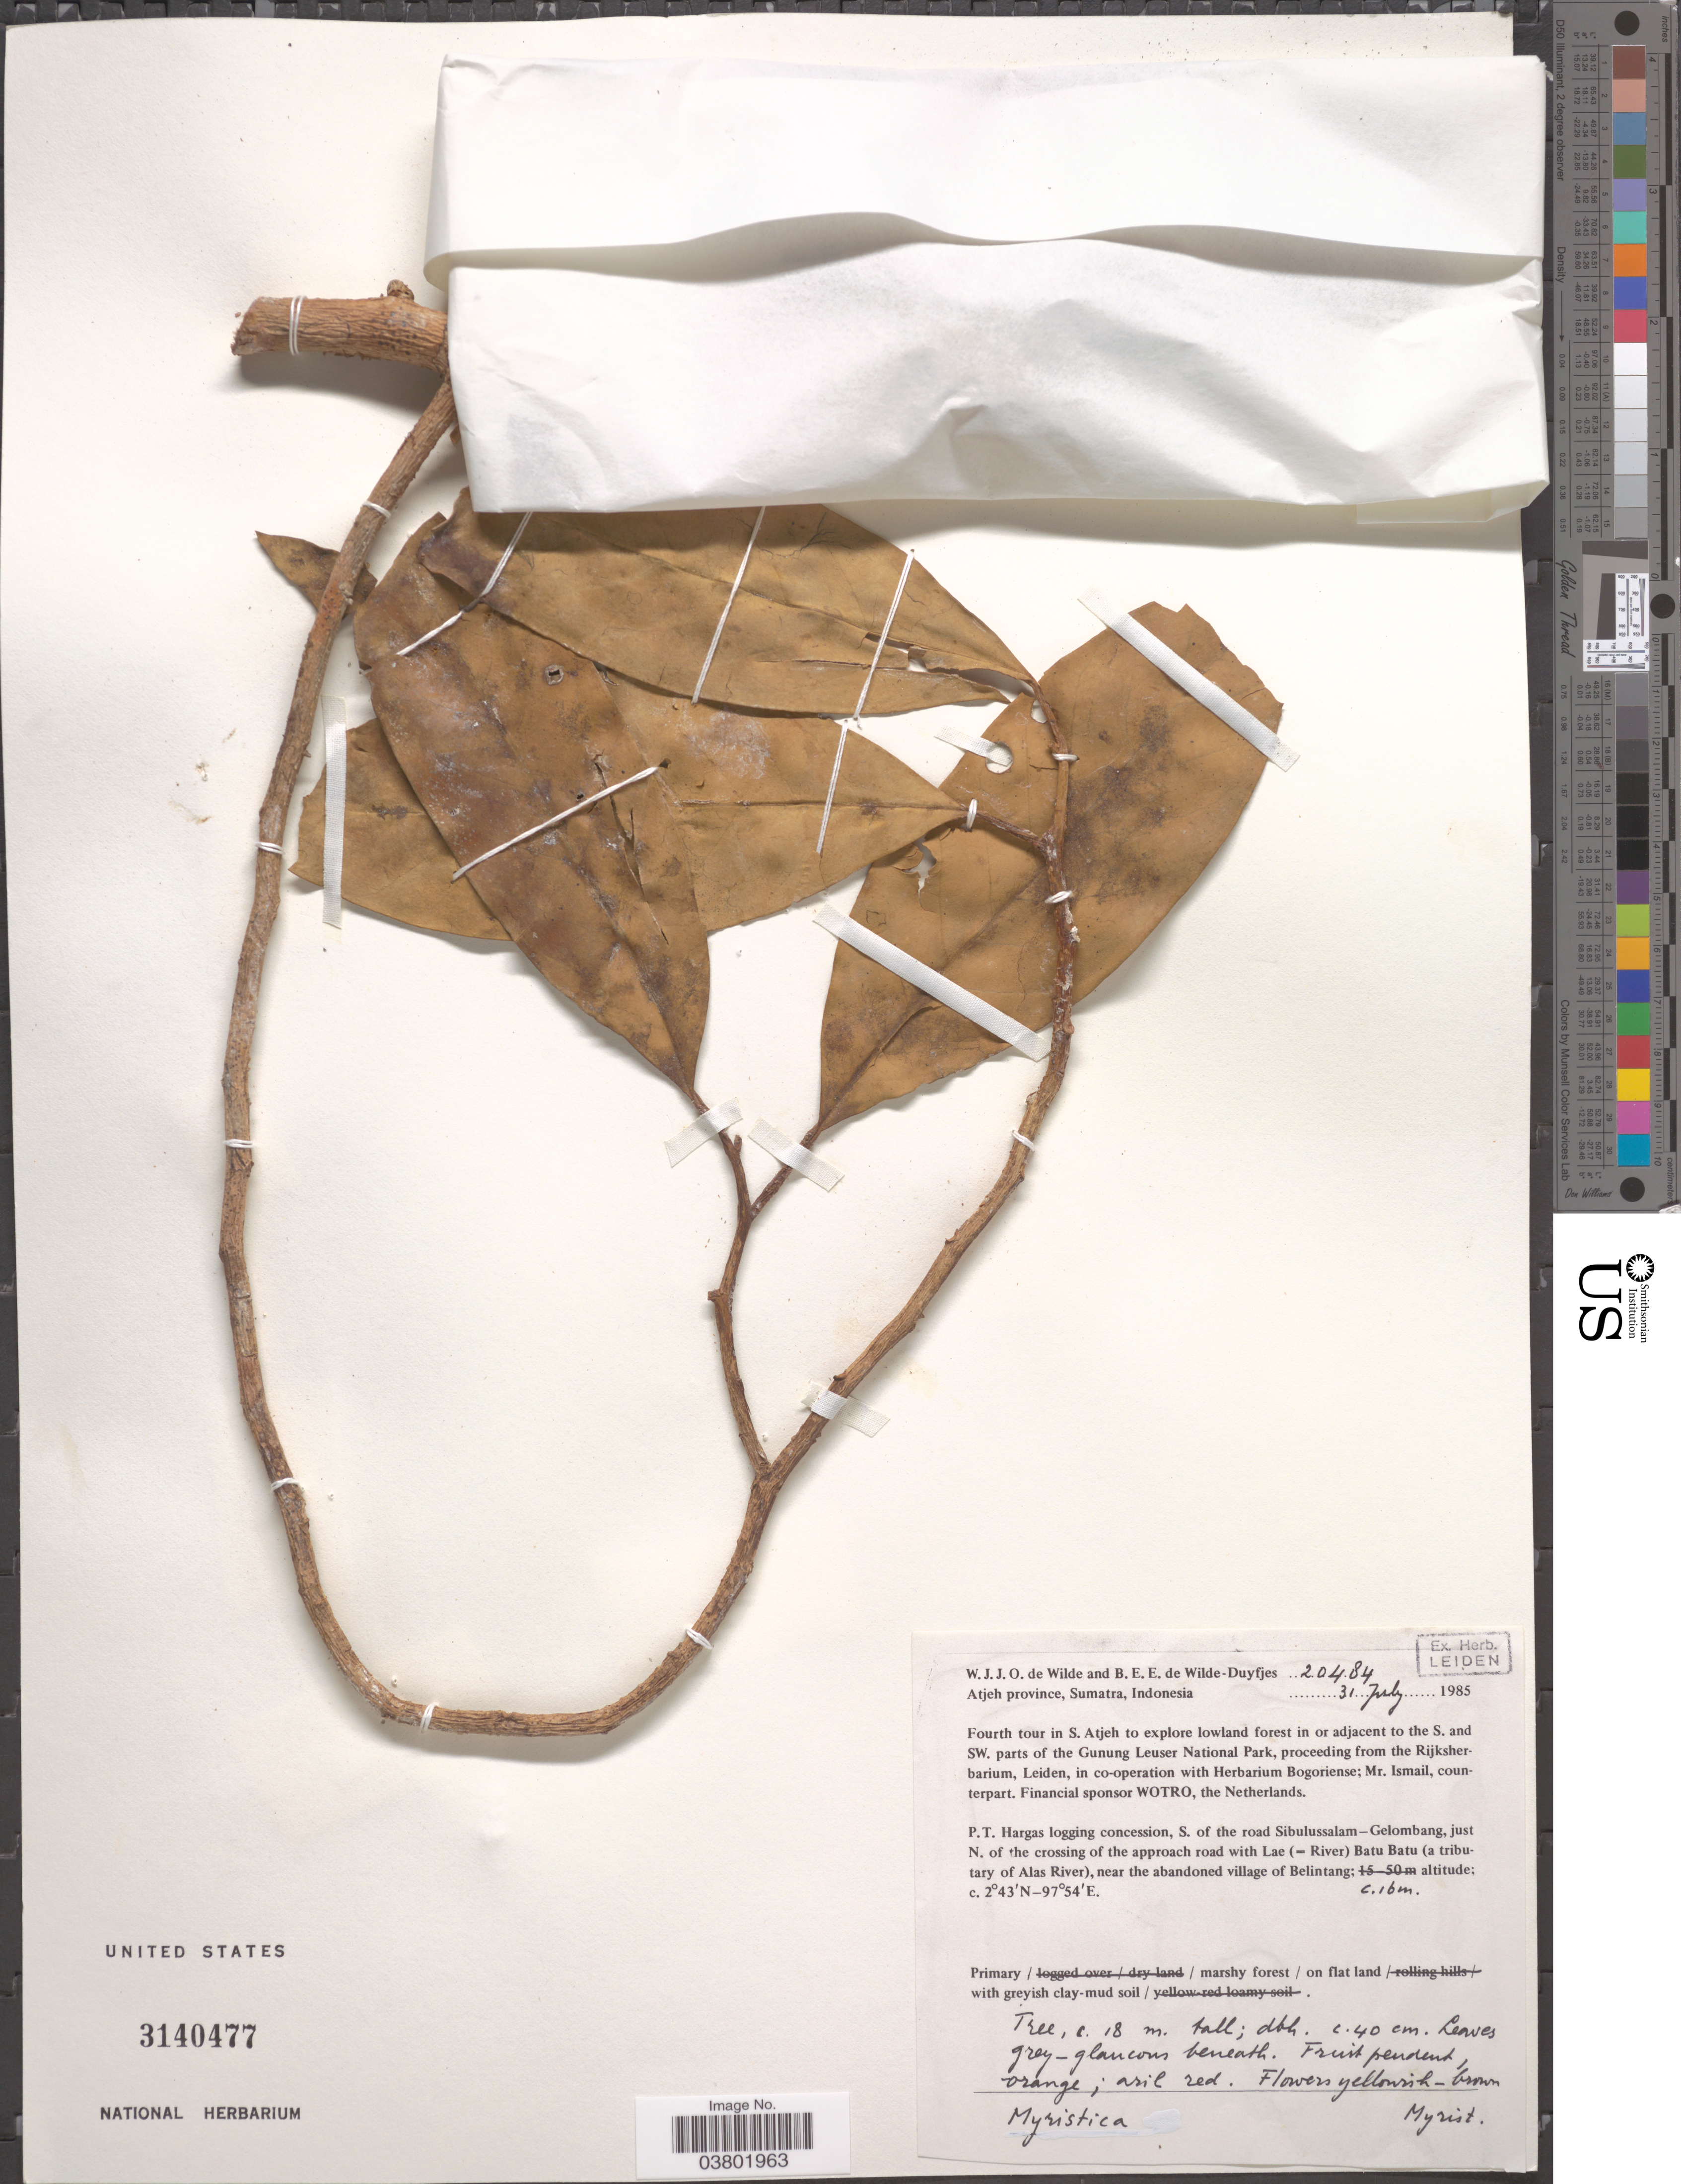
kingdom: Plantae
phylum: Tracheophyta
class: Magnoliopsida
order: Magnoliales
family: Myristicaceae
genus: Myristica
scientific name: Myristica sp.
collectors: W. J. de Wilde & B. E. de Wilde-Duyfjes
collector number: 20484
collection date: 1985-07-31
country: Indonesia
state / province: Sumatra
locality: Atjeh province. Fourth tour in S. Atjeh to explore lowland forest in or adjacent to the S. and SW. parts of the Gunung Leuser National Park. P.T. Hargas logging concession, S. of the road Sibulussalam - Gelombang, just N. of the crossing of the approach road with Lae (= River) Batu Batu (a tributary of Alas River), near the abondoned village of Belintang.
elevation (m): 16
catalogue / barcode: US 3140477